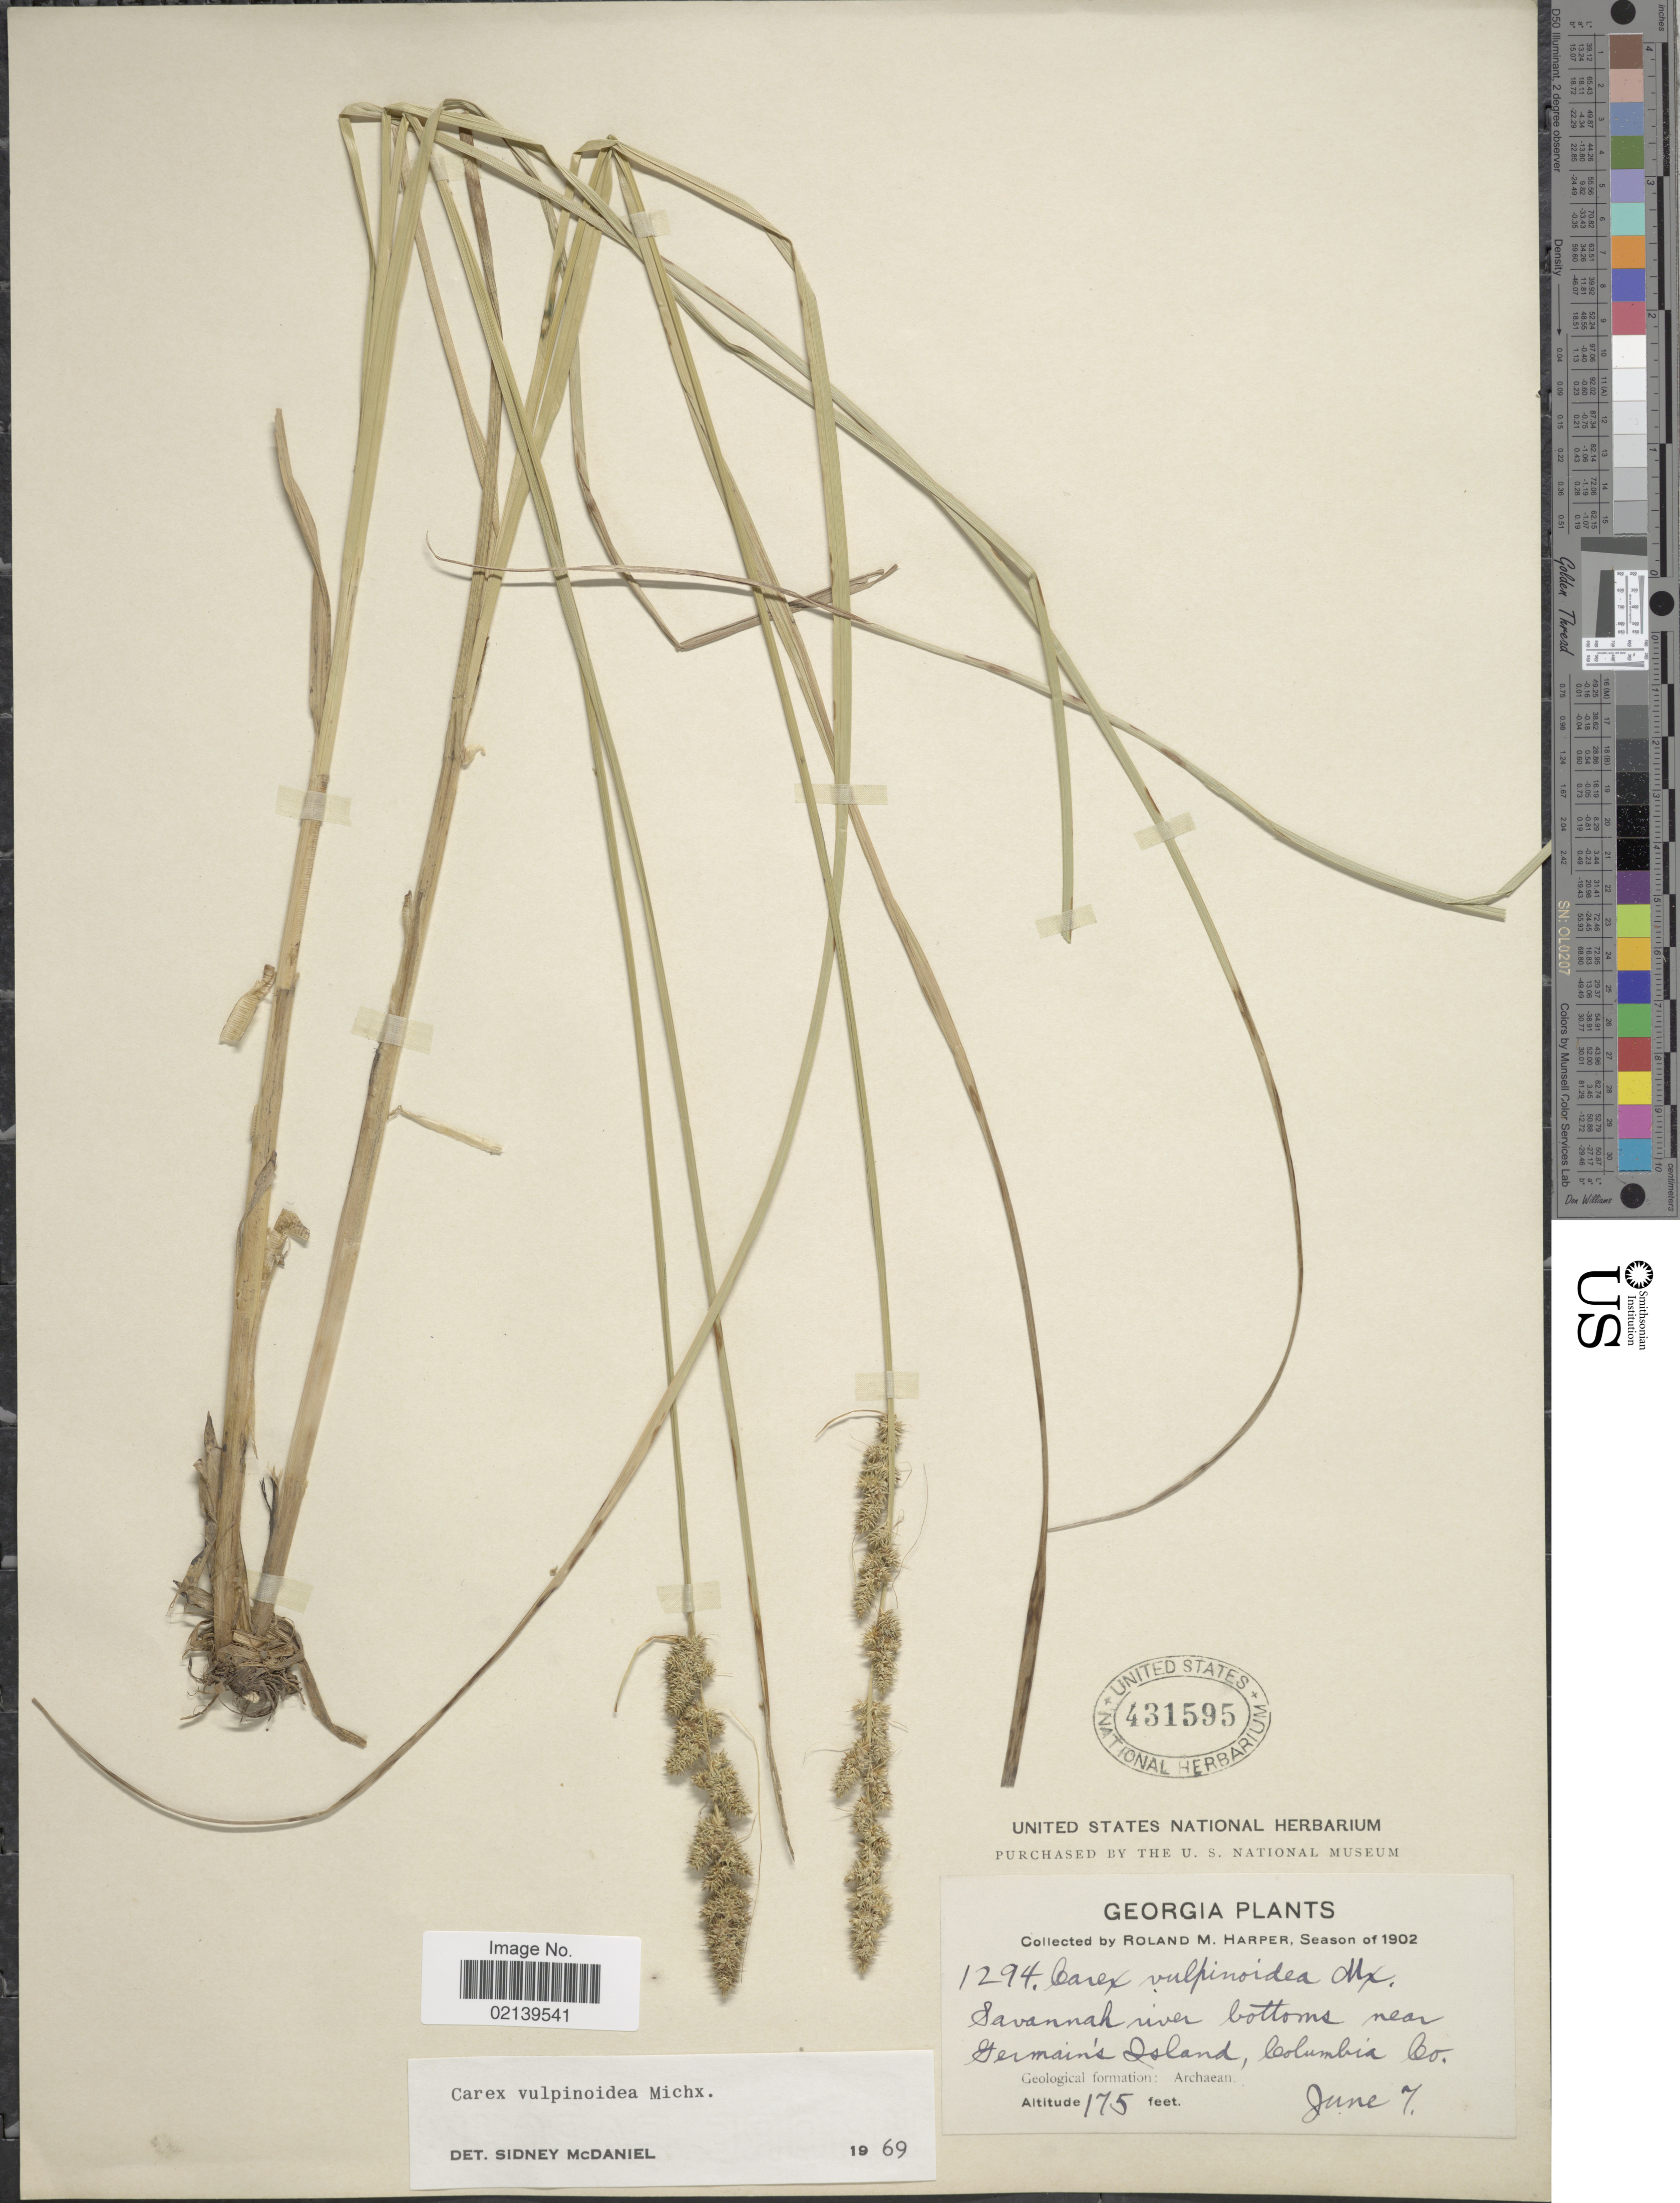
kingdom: Plantae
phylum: Tracheophyta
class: Liliopsida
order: Poales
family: Cyperaceae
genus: Carex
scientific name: Carex vulpinoidea Michx.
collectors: R. M. Harper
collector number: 1294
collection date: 1902-06-07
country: United States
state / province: Georgia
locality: Savannah river bottoms near Germains Island, Columbia Co.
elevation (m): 53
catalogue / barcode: US 431595